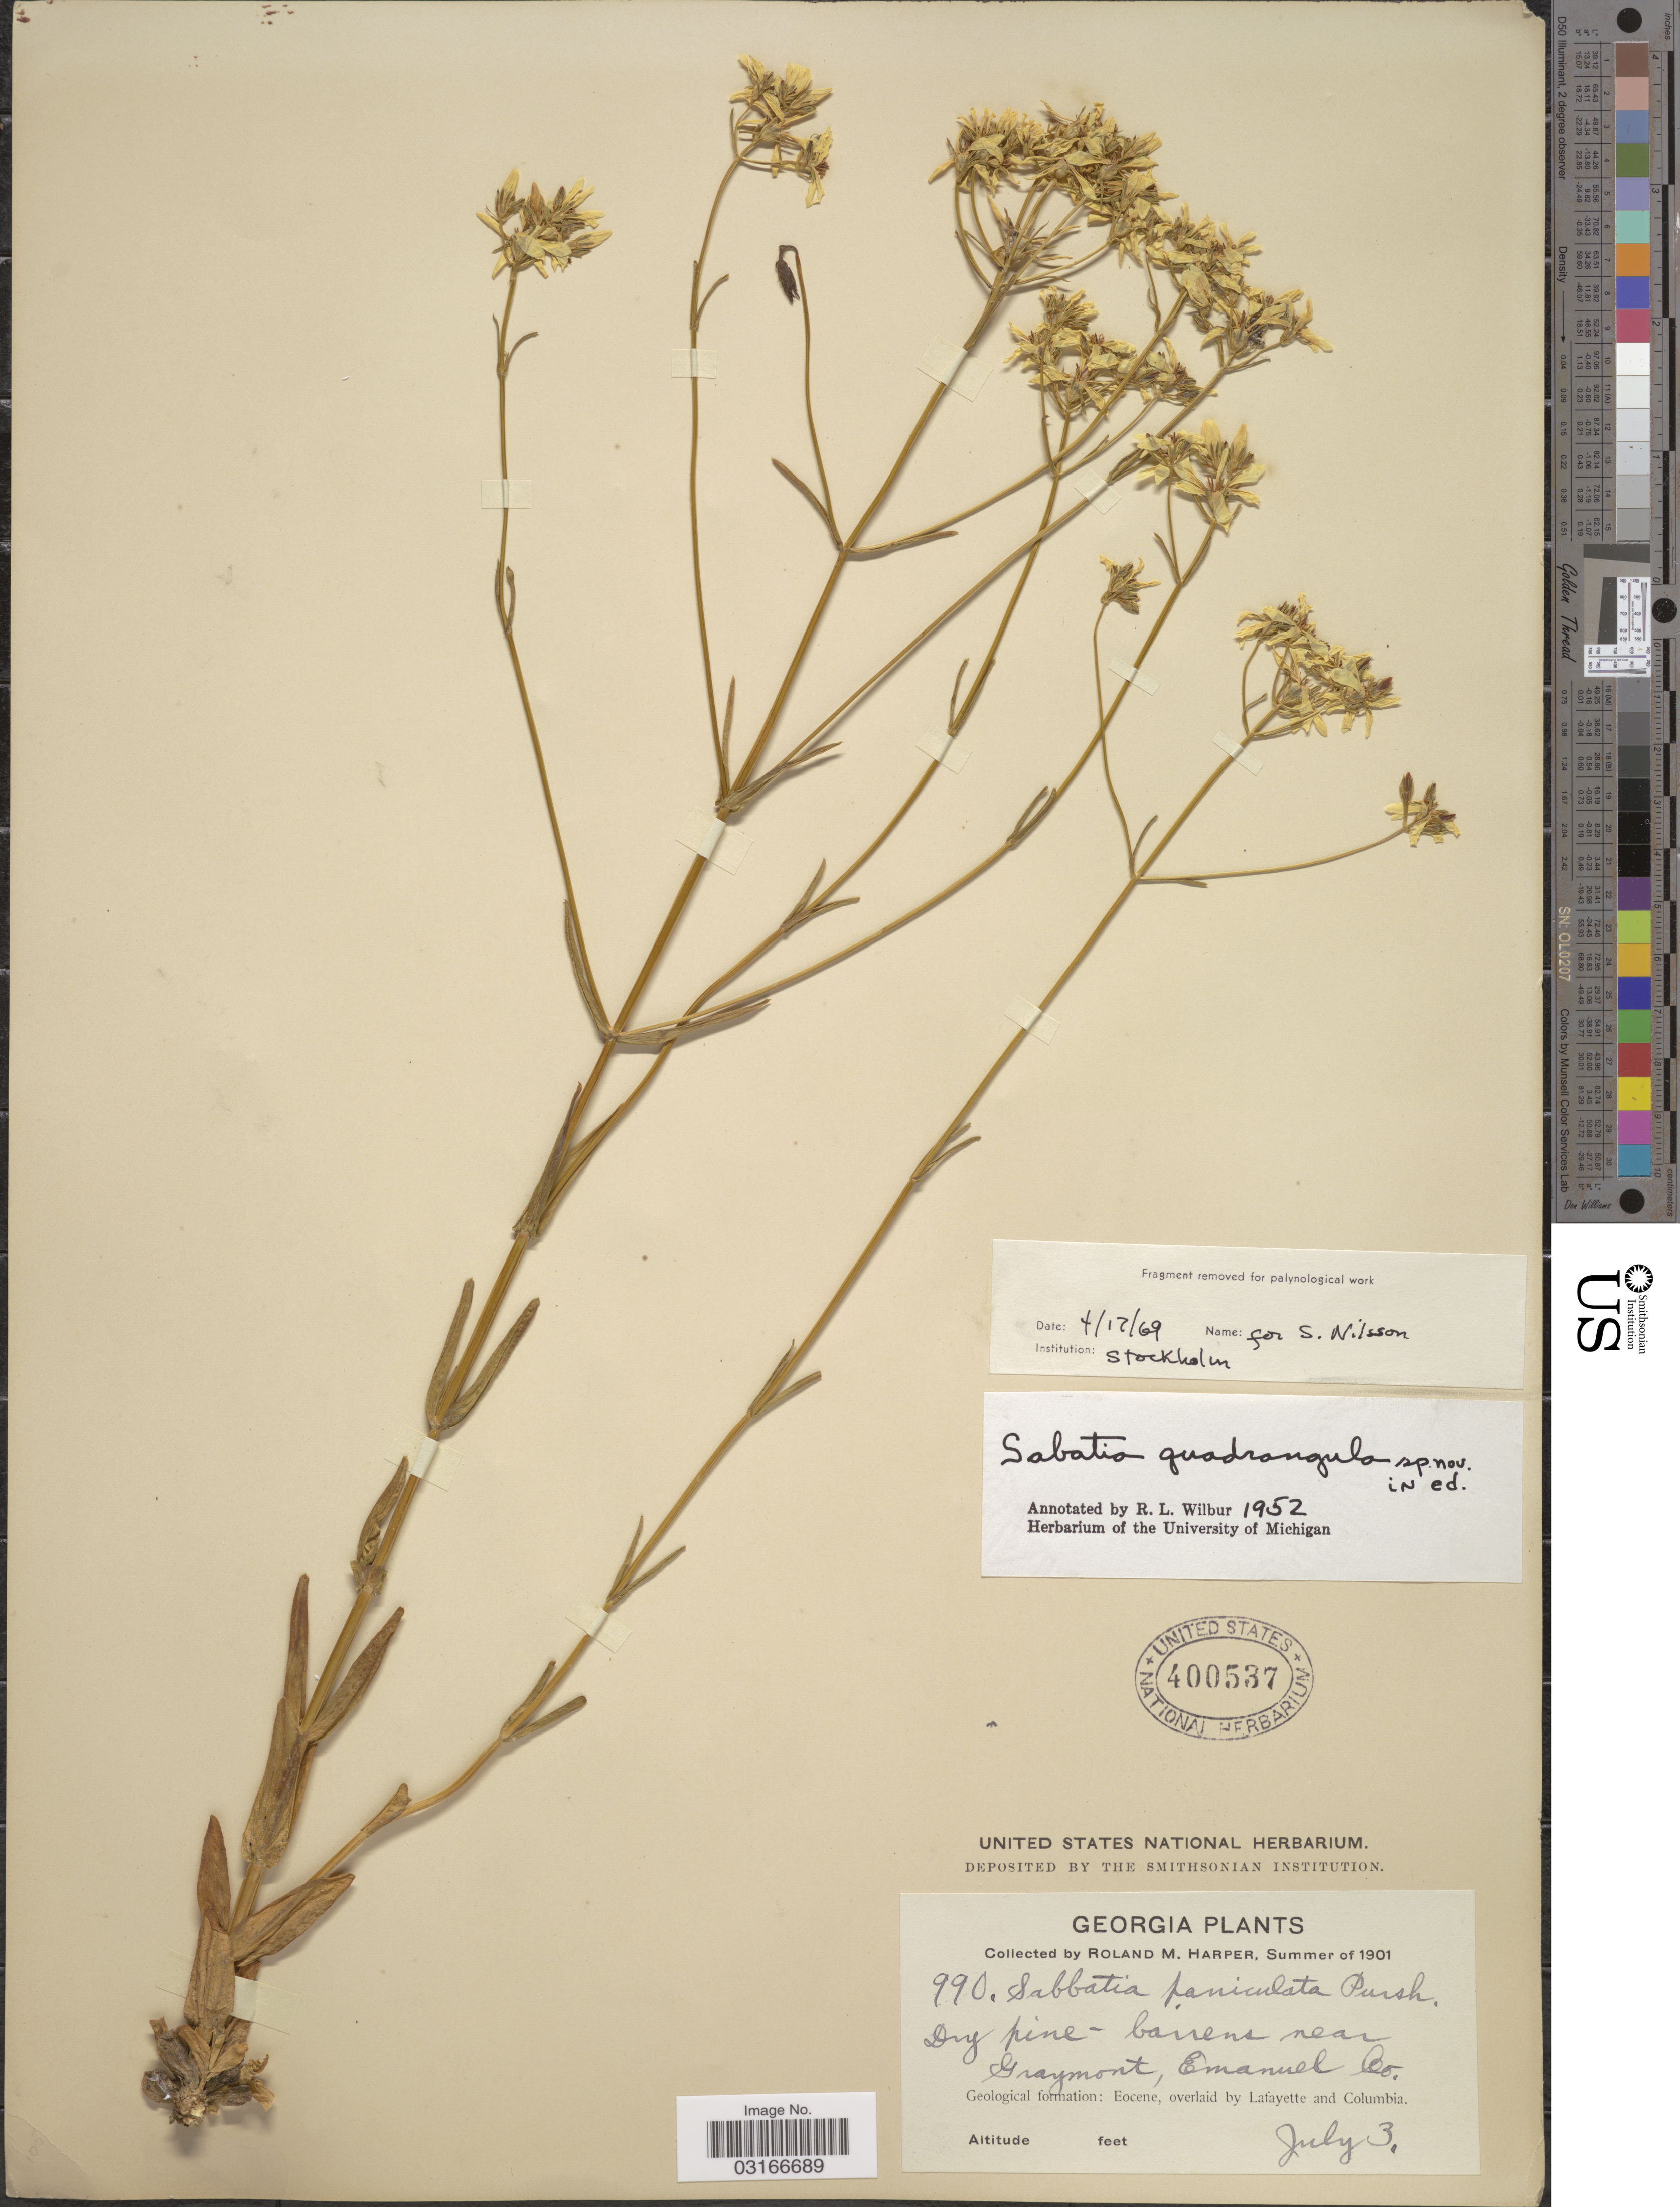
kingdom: Plantae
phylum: Tracheophyta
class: Magnoliopsida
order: Gentianales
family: Gentianaceae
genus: Sabatia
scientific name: Sabatia quadrangula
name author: Wilbur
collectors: R. M. Harper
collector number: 990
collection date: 1901-07-03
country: United States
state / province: Georgia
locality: Pine-barrens near Graymont, Emanuel Co.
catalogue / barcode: US 400537